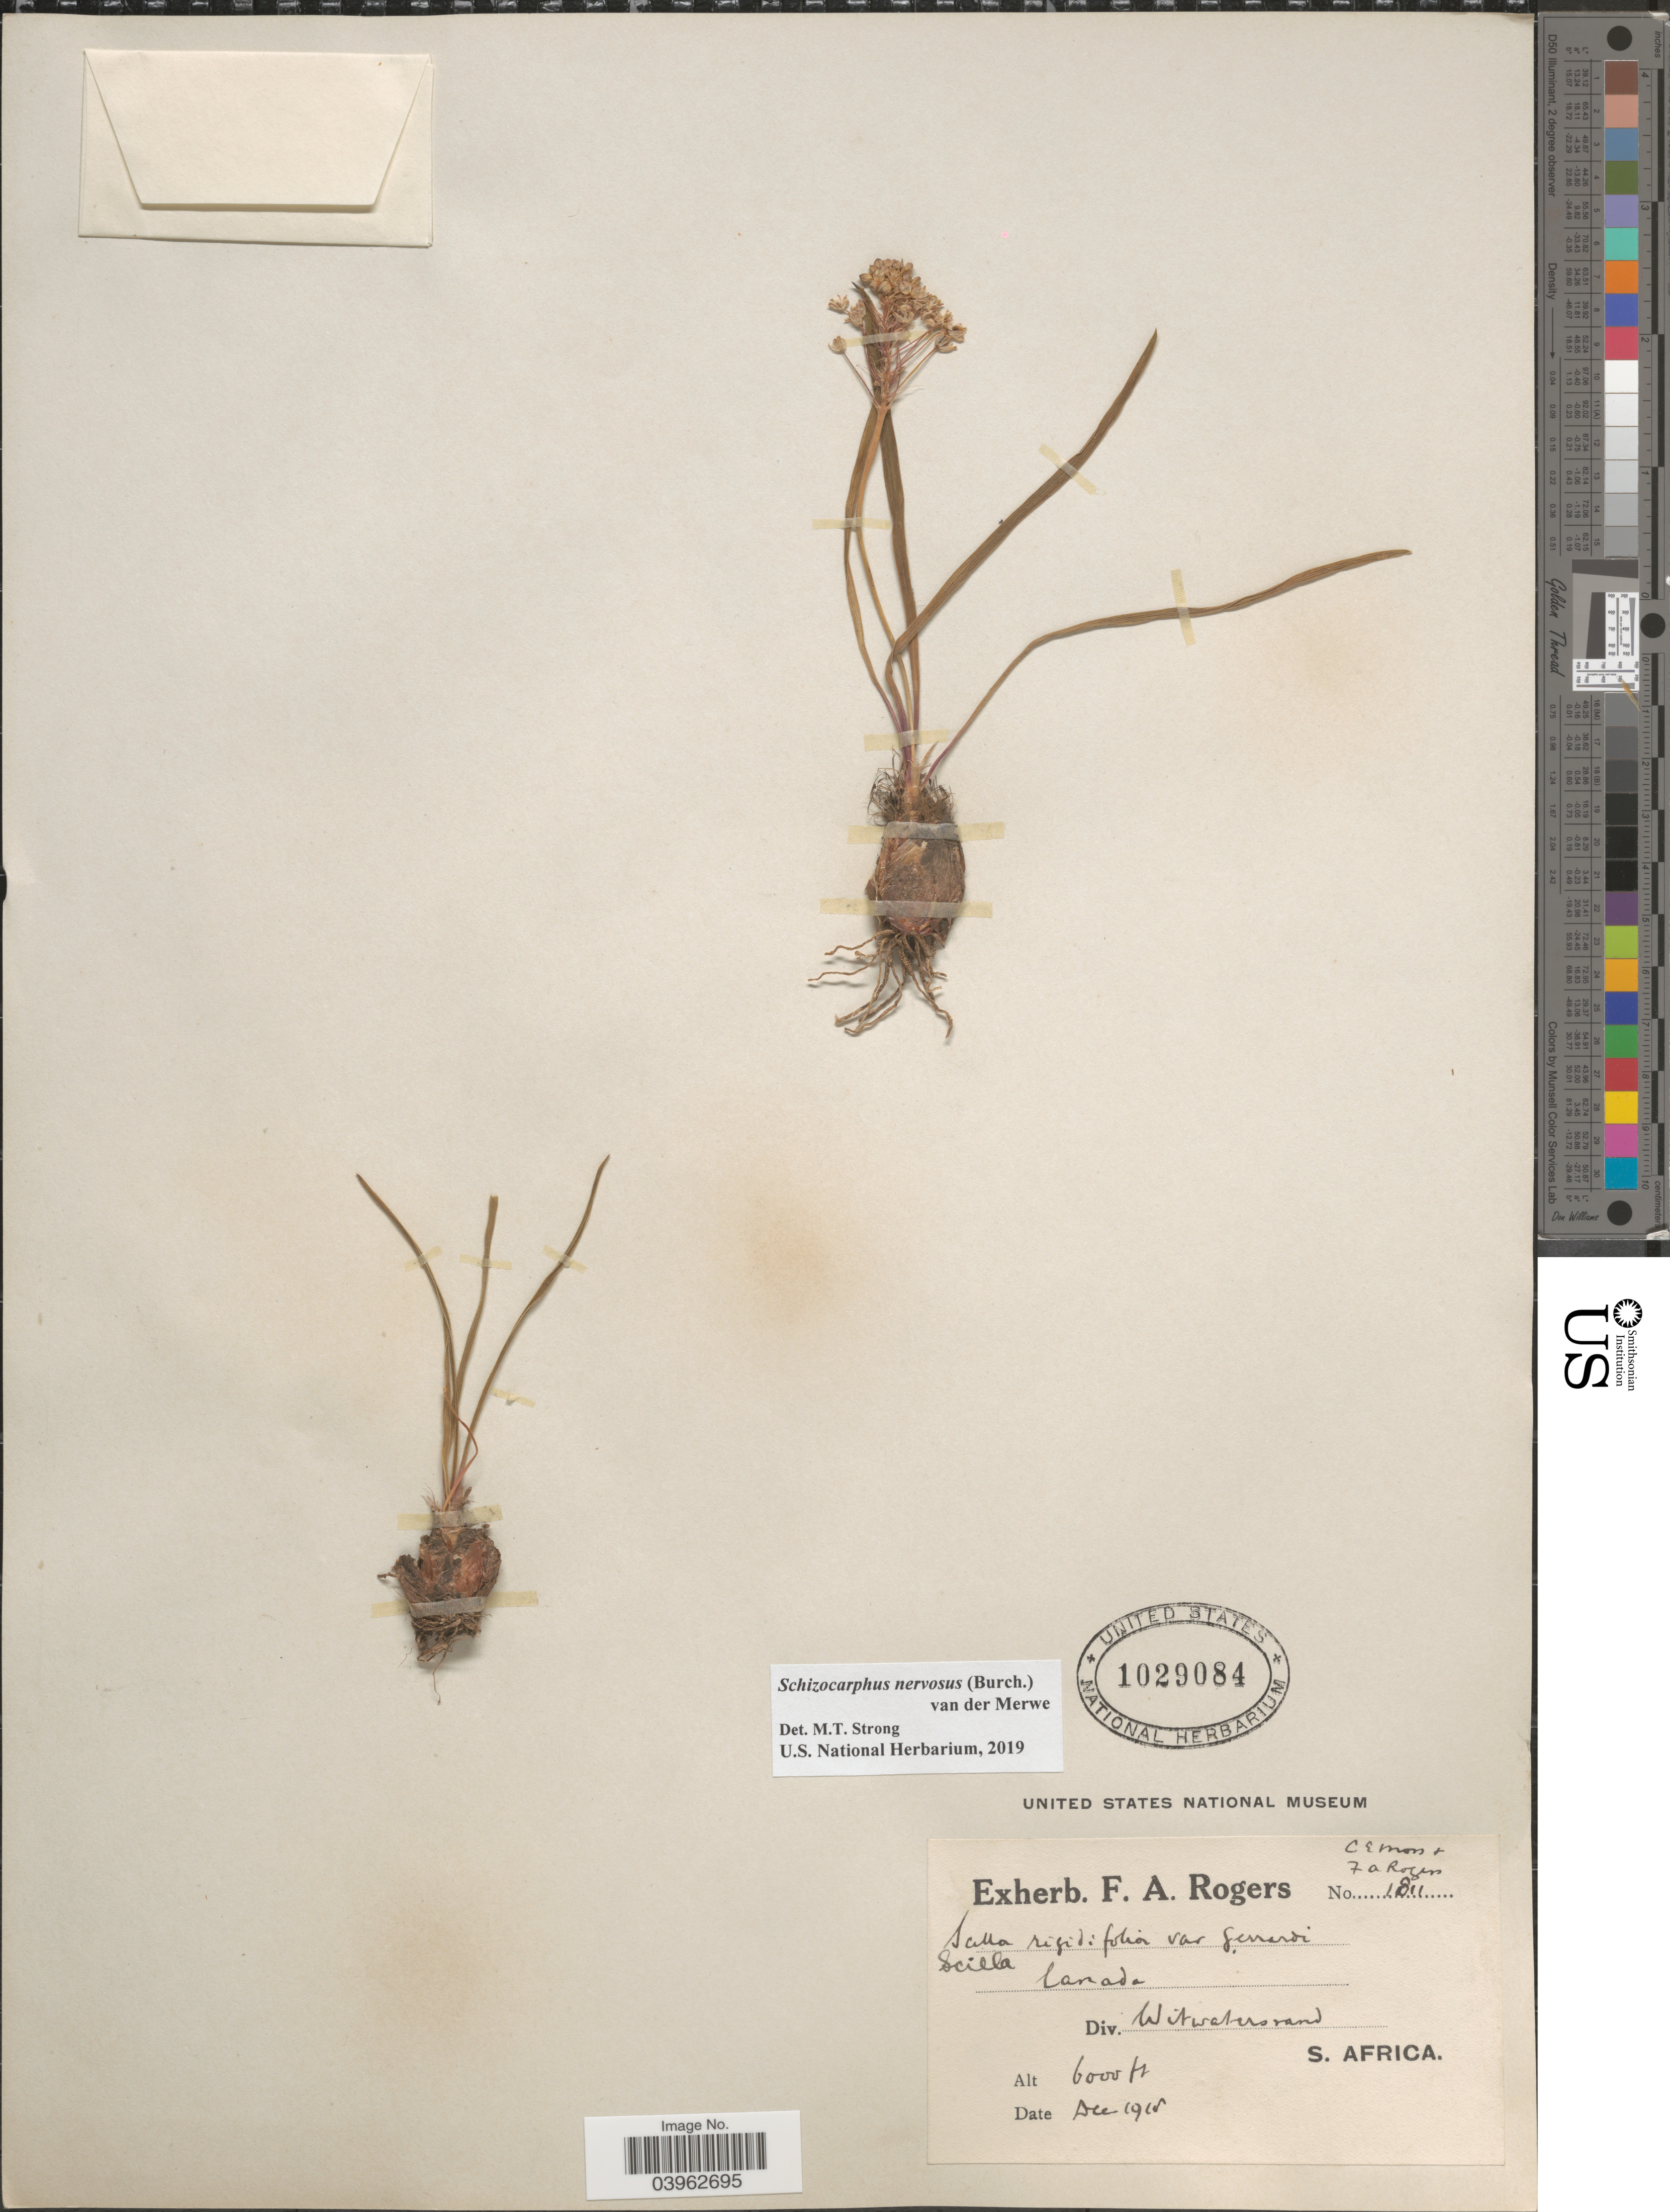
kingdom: Plantae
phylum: Tracheophyta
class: Liliopsida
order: Asparagales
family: Asparagaceae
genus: Schizocarphus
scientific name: Schizocarphus nervosus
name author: (Burch.) Van der Merwe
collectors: C. E. Moss & F. A. Rogers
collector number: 1811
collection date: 1918-12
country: South Africa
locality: Witwatersrand.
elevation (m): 1829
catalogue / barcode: US 1029084